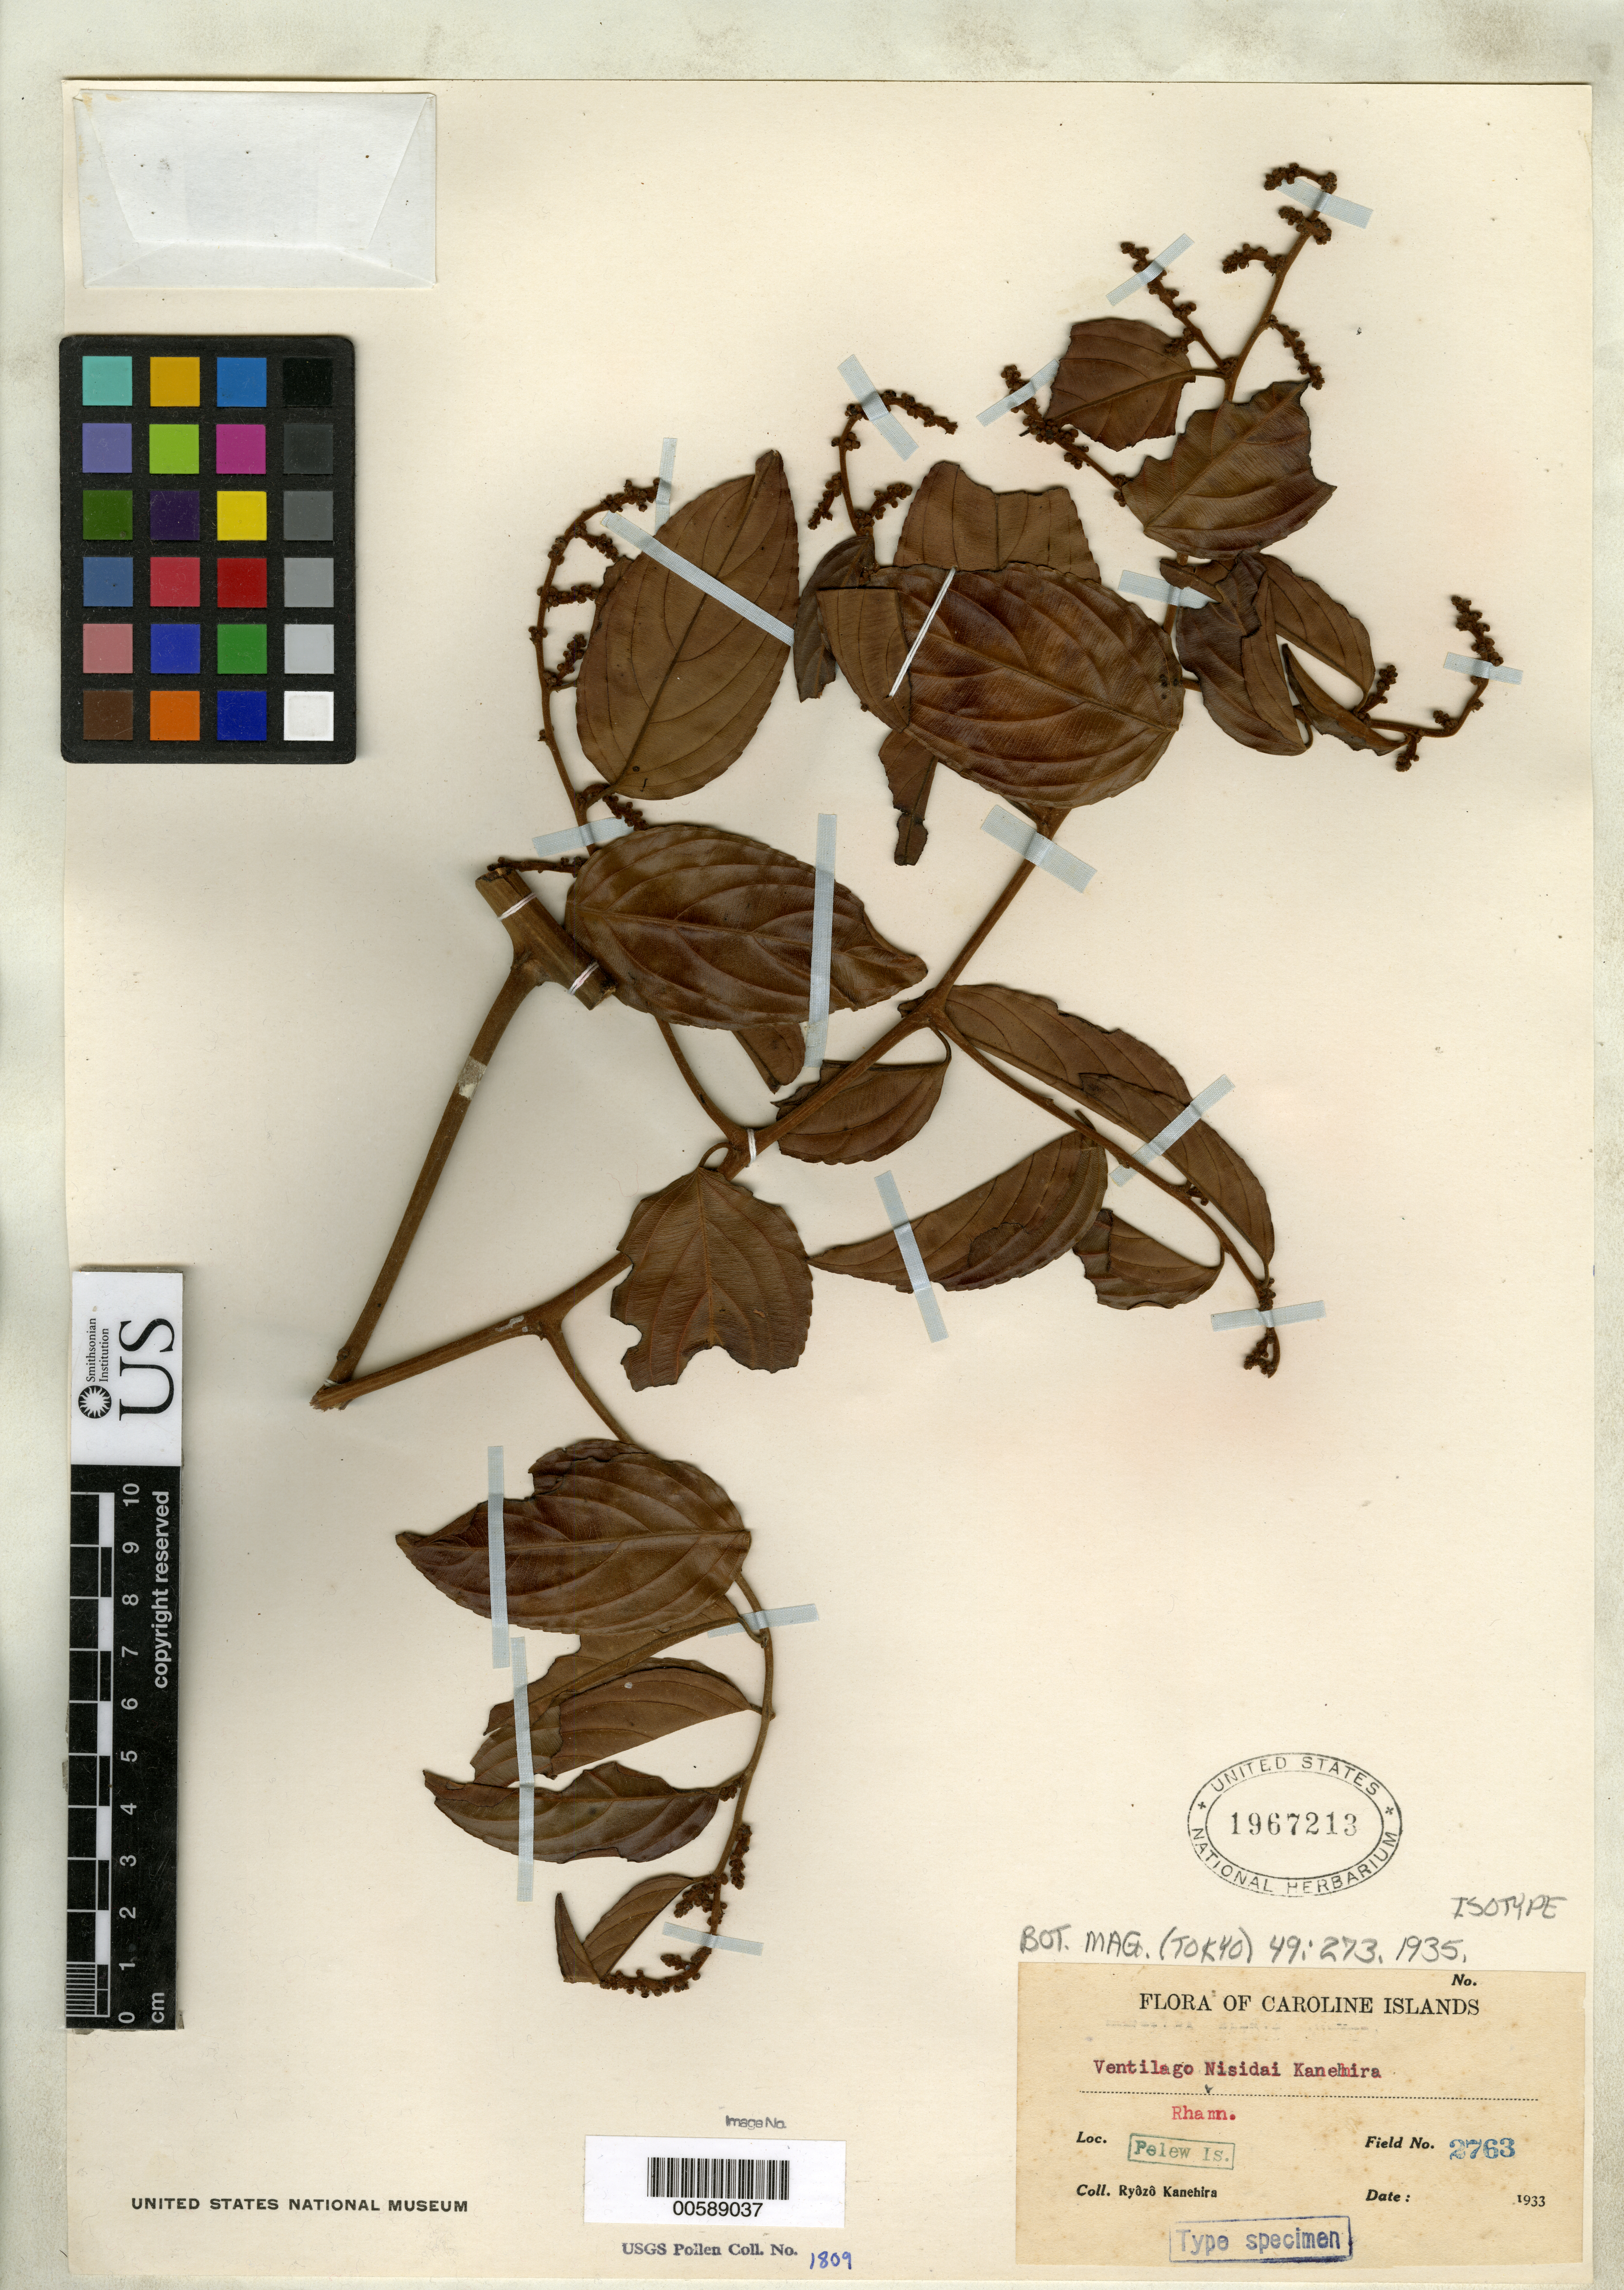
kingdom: Plantae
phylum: Tracheophyta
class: Magnoliopsida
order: Rosales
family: Rhamnaceae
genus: Ventilago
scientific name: Ventilago nisidai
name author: Kaneh.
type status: Isotype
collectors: R. Kanehira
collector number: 2763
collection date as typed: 1933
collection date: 1933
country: Palau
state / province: Koror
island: Oreor (Koror)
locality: Oreor (Koror)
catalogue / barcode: US 1967213